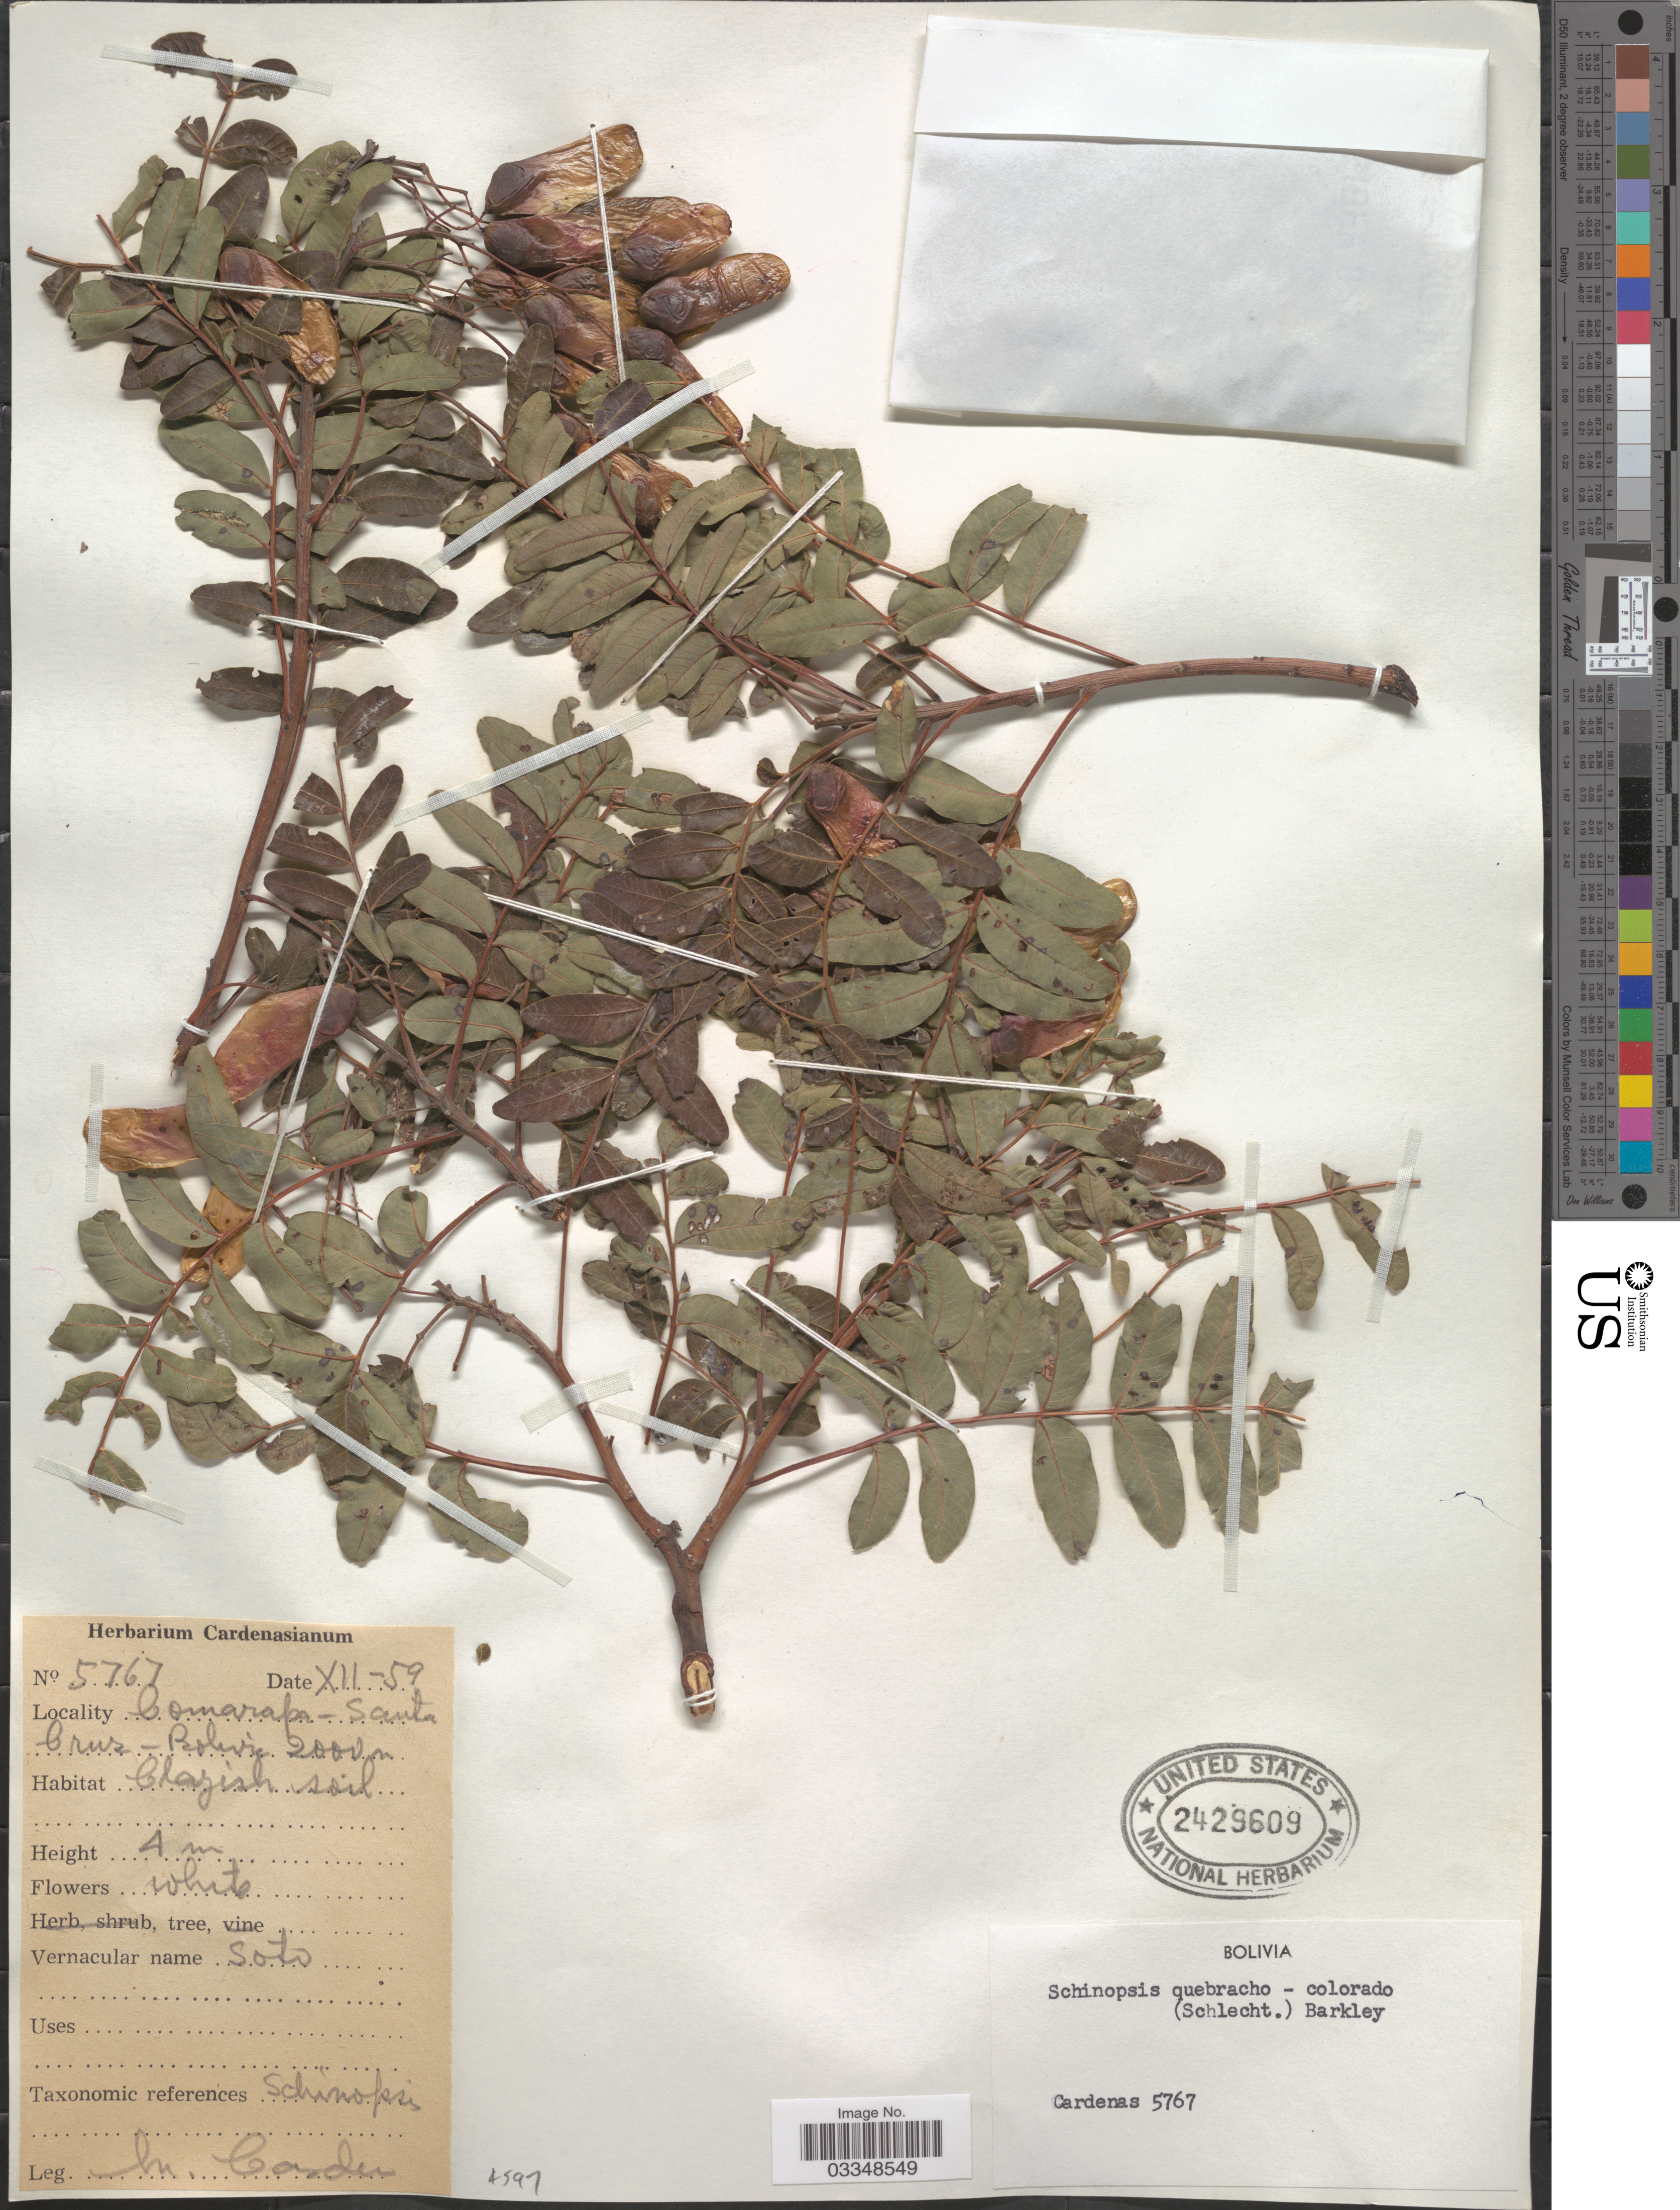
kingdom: Plantae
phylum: Tracheophyta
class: Magnoliopsida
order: Sapindales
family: Anacardiaceae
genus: Schinopsis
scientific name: Schinopsis haenkeana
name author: Engl.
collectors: M. Cárdenas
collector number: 5767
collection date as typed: Transcribed d/m/y: /12/59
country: Bolivia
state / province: Santa Cruz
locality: Comarapa.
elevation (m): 2000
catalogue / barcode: US 2429609